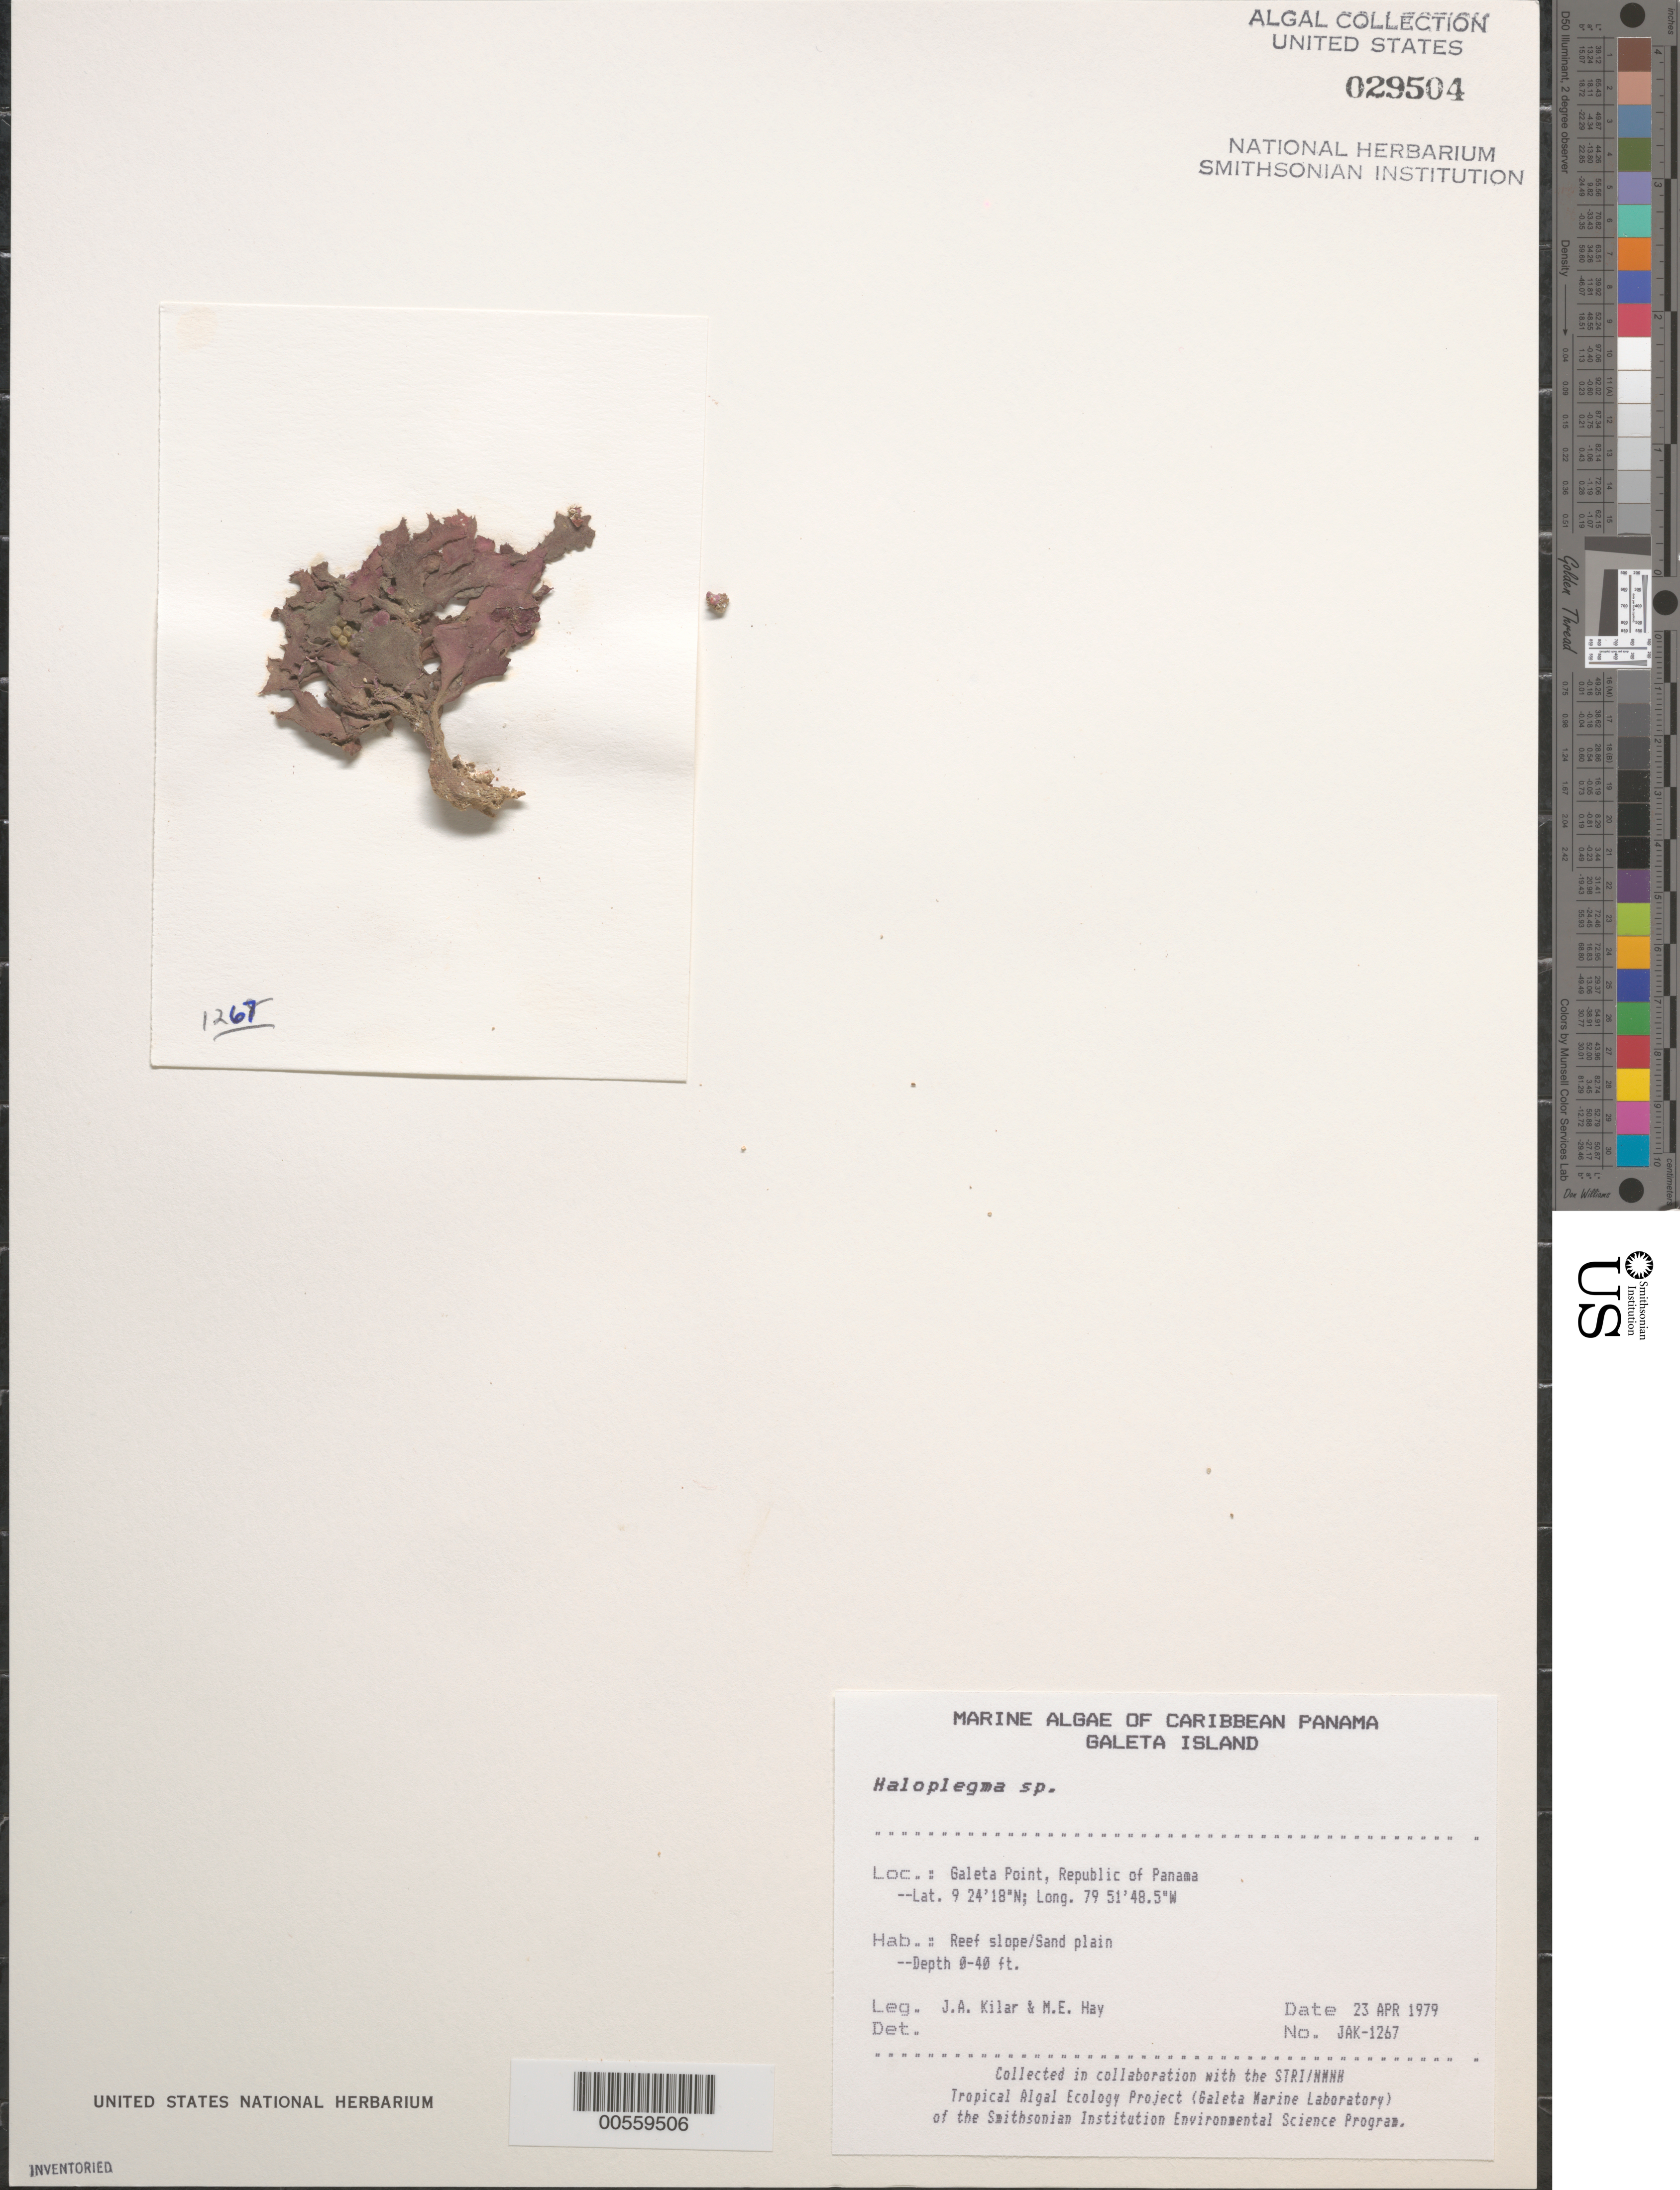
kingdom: Plantae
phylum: Rhodophyta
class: Florideophyceae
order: Ceramiales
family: Wrangeliaceae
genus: Haloplegma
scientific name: Haloplegma sp.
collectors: J. A. Kilar & M. E. Hay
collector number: JAK-1267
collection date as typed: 23 Apr 1979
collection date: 1979-04-23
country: Panama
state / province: Colón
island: Galeta Island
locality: Galeta Point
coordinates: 9 24' 18" N, 79 51' 48.5" W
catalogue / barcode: US 29504